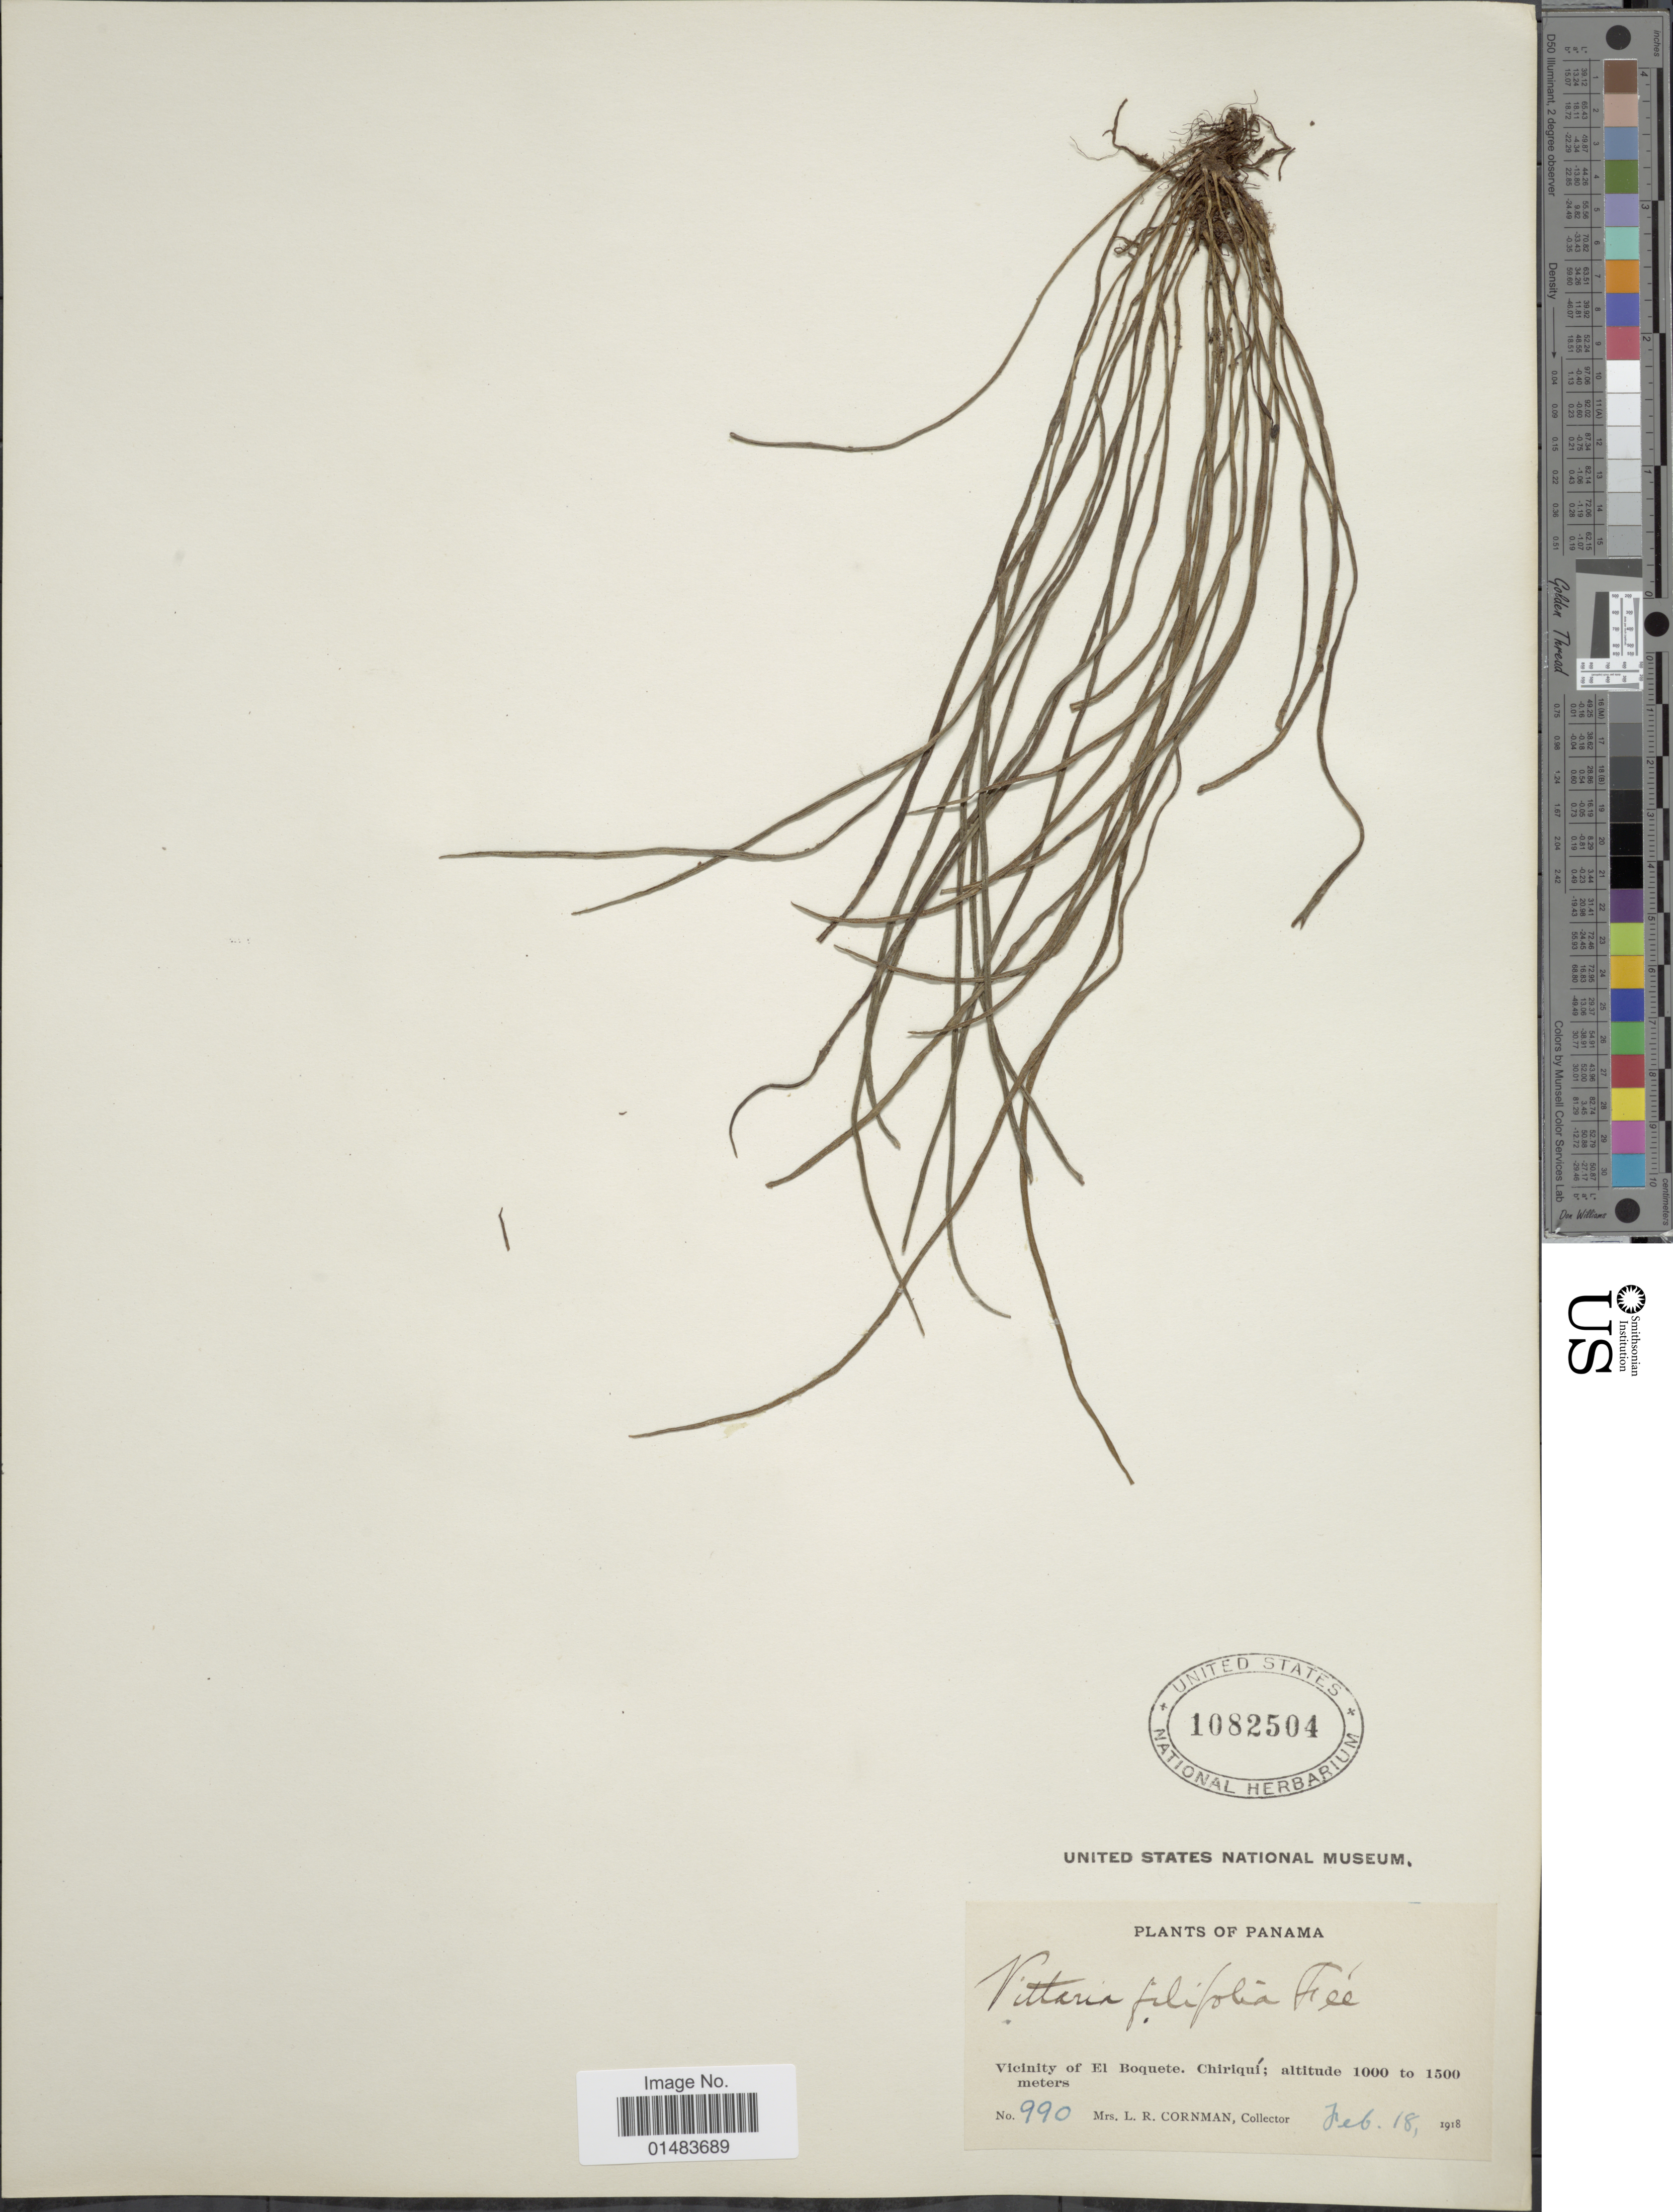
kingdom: Plantae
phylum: Tracheophyta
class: Polypodiopsida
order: Polypodiales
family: Pteridaceae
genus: Vittaria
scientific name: Vittaria graminifolia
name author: Kaulf.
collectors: L. Cornman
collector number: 990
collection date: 1918-02-18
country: Panama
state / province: Chiriqui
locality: Plants of Panama, Vicinity of El Boquete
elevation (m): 1000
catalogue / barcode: US 1082504